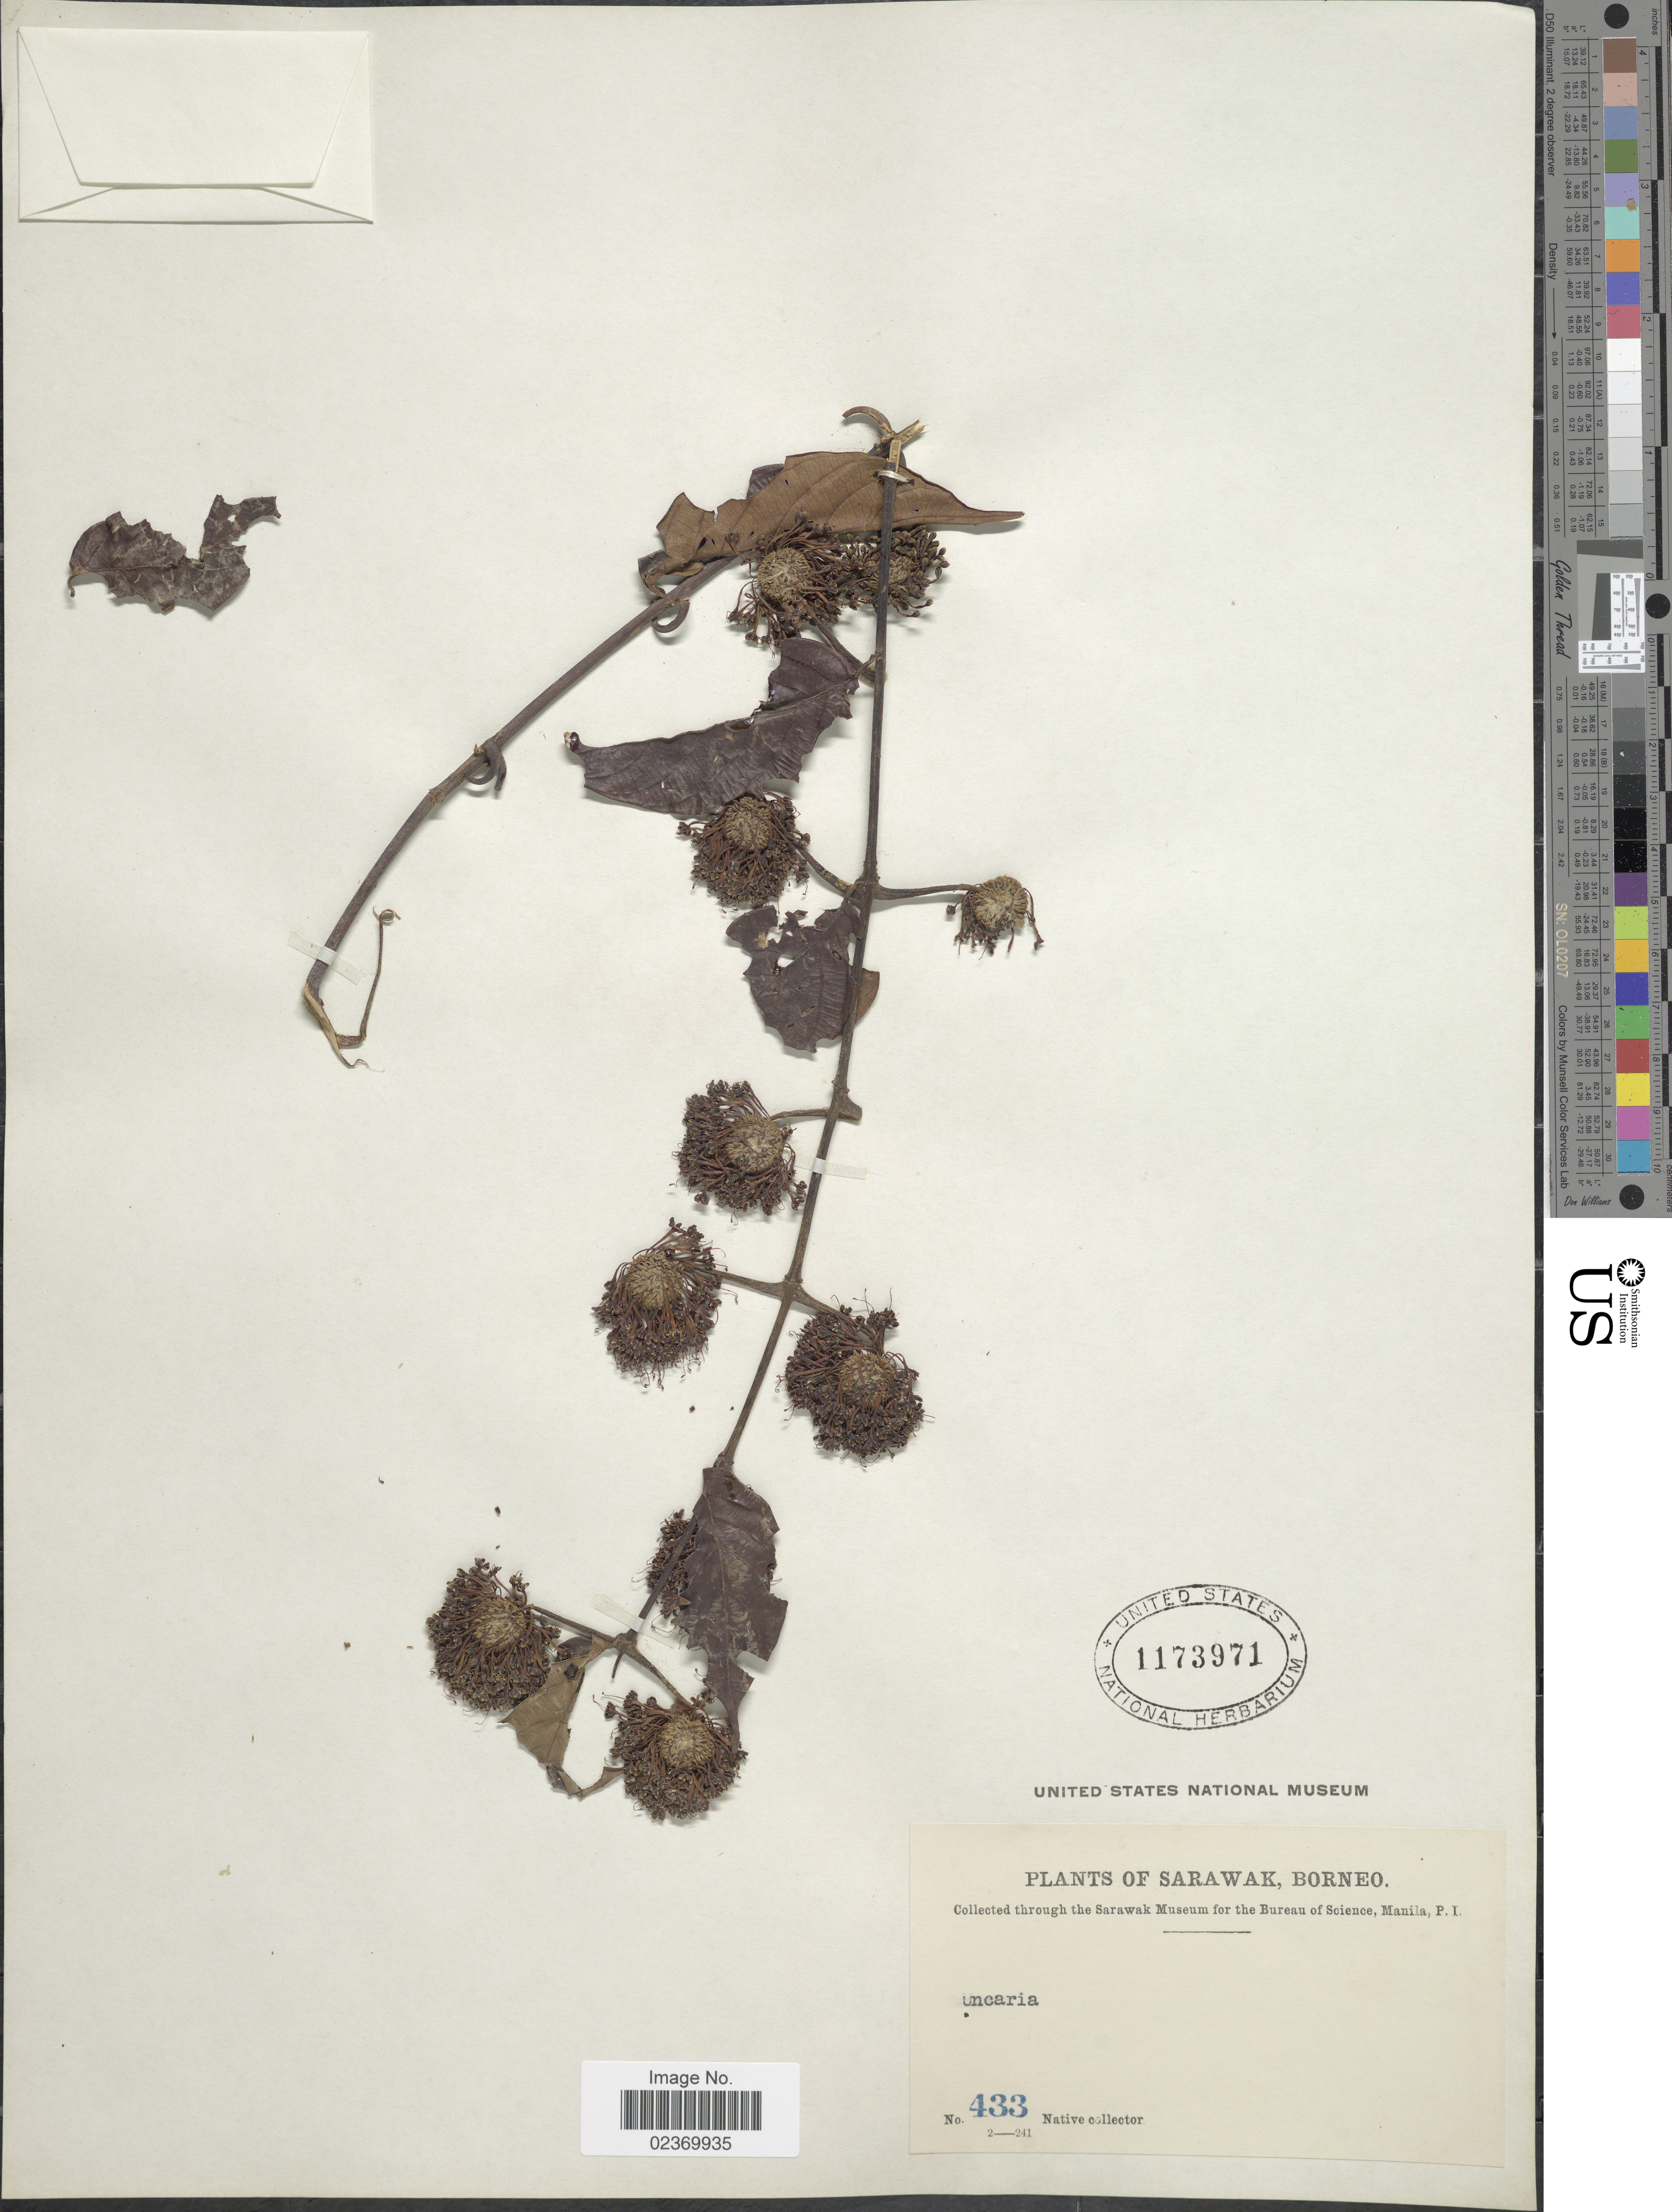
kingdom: Plantae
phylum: Tracheophyta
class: Magnoliopsida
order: Gentianales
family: Rubiaceae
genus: Uncaria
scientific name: Uncaria sp.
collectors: Native collector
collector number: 433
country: Malaysia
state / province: Sarawak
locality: Borneo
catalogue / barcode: US 1173971